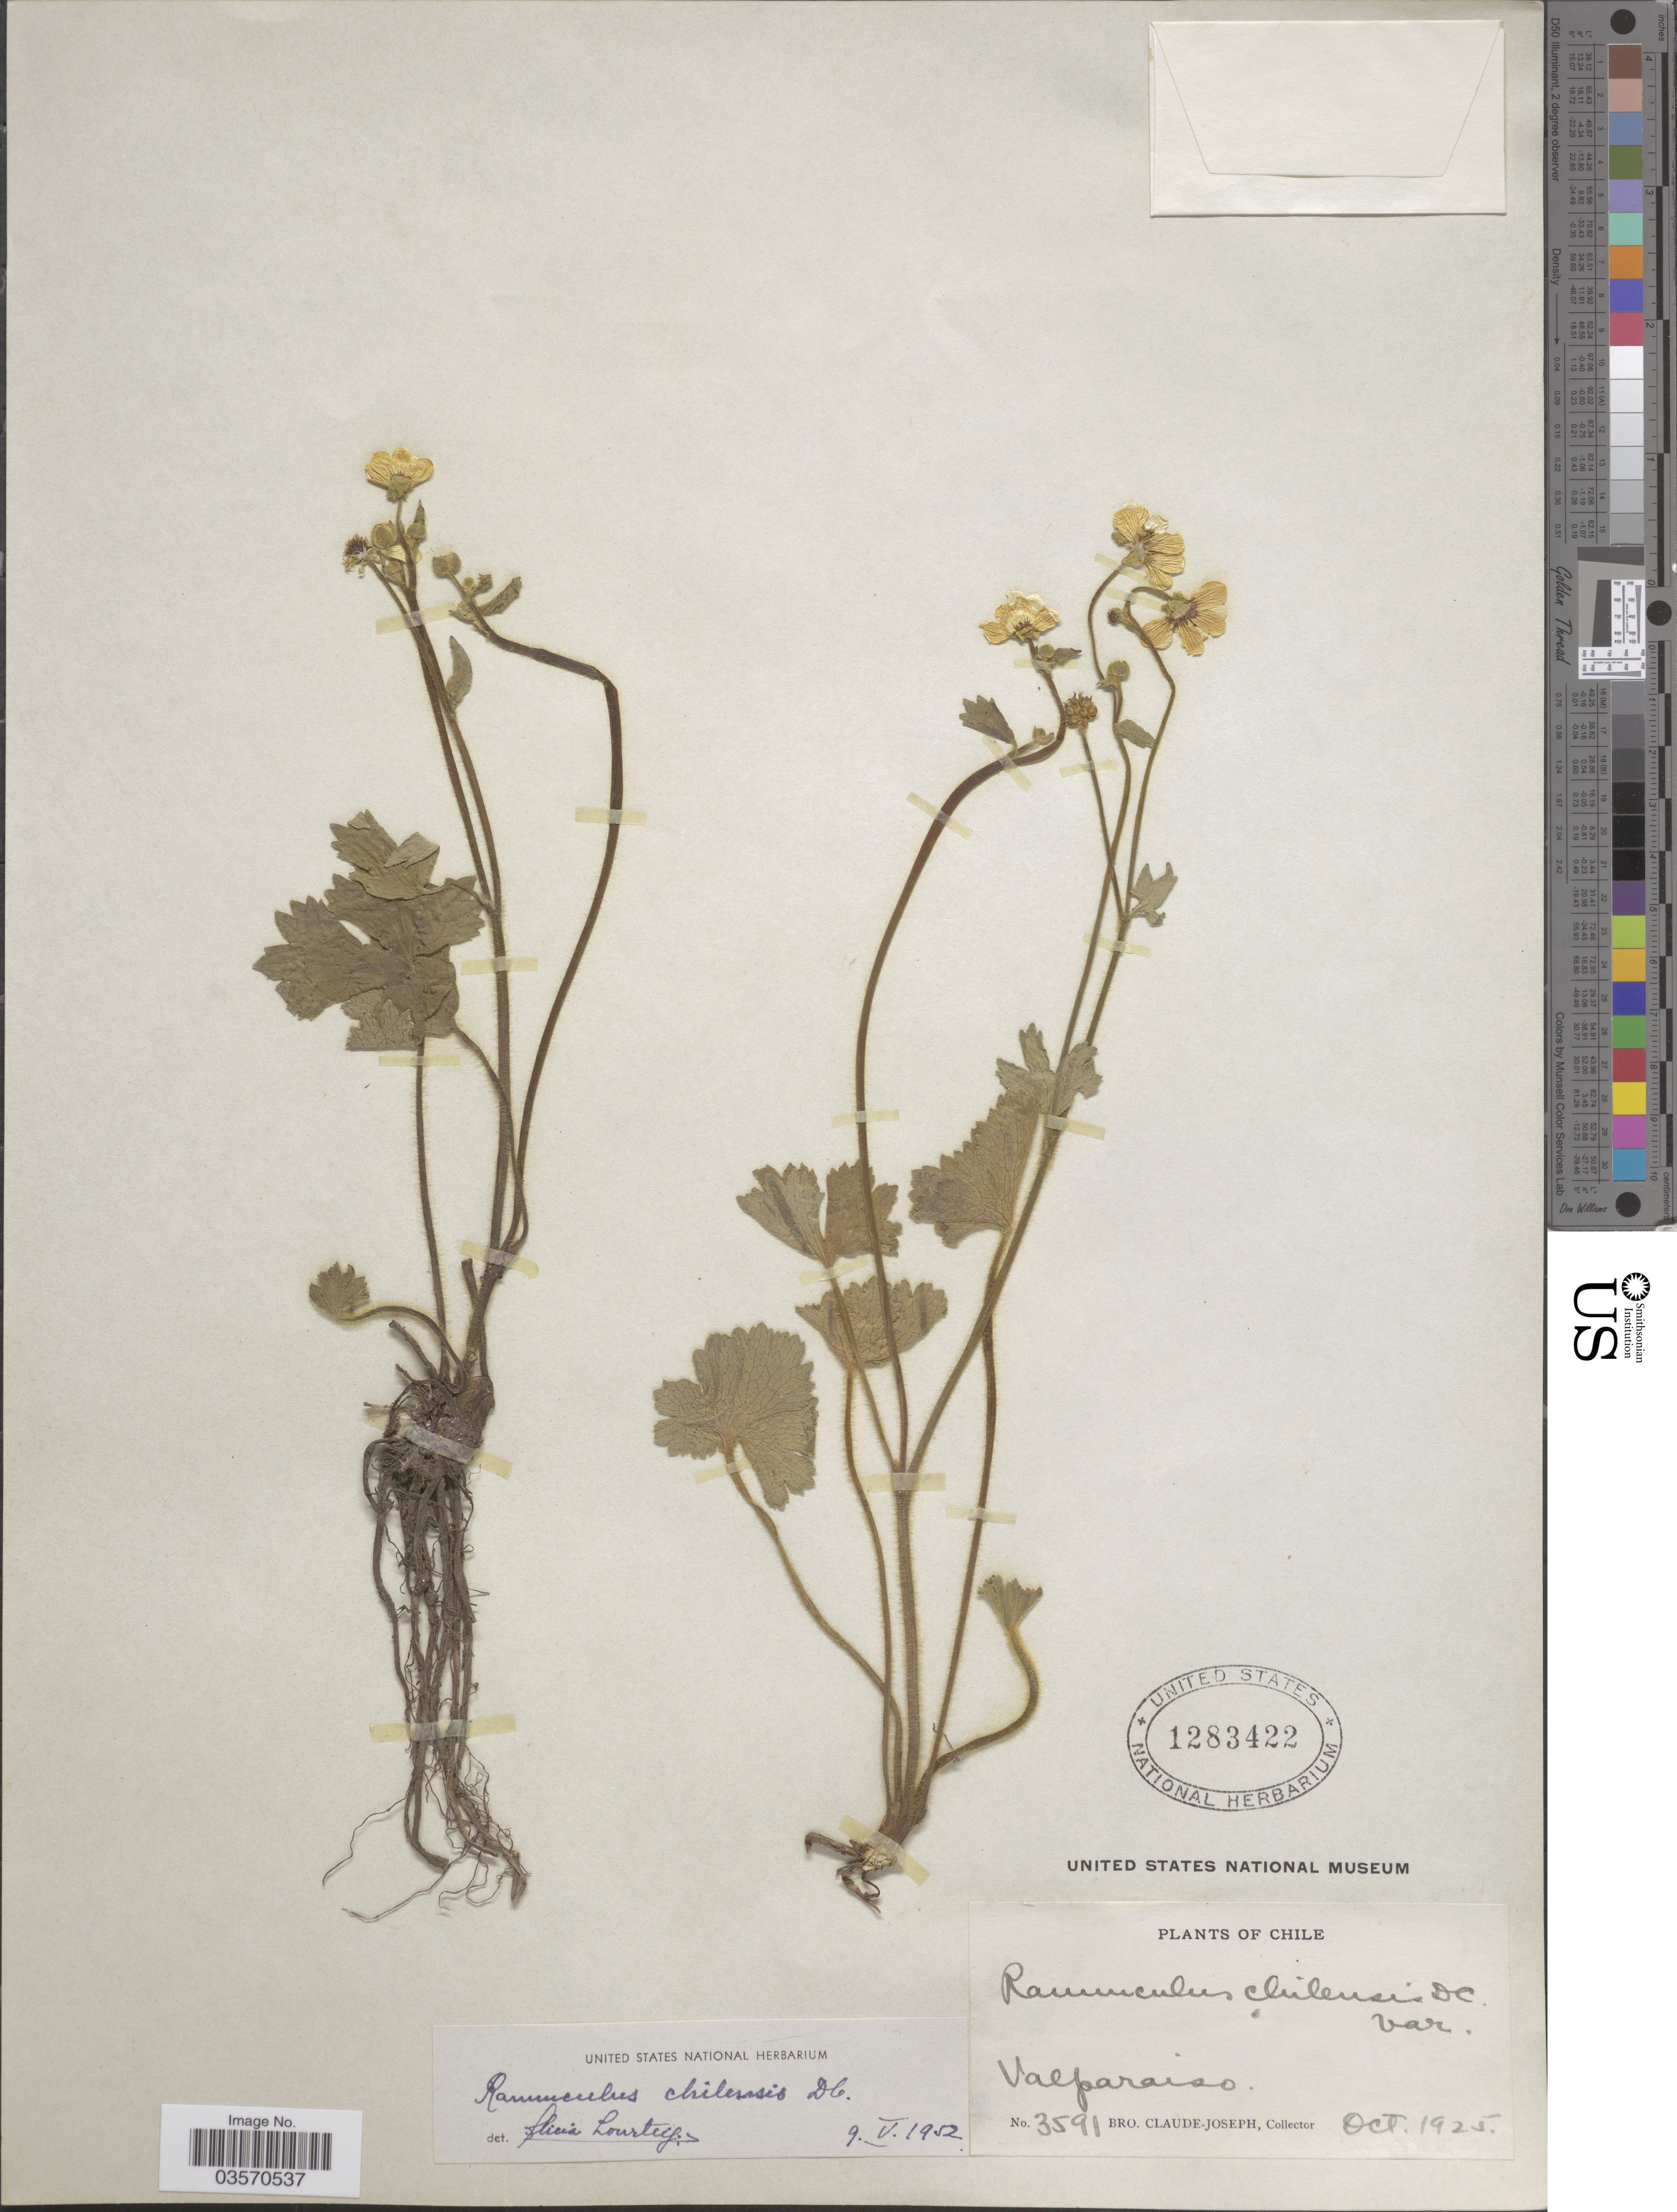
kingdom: Plantae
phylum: Tracheophyta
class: Magnoliopsida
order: Ranunculales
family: Ranunculaceae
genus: Ranunculus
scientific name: Ranunculus chilensis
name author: DC.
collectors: Bro. Claude-Joseph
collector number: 3591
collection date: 1925-10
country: Chile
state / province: Valparaíso (V)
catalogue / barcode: US 1283422